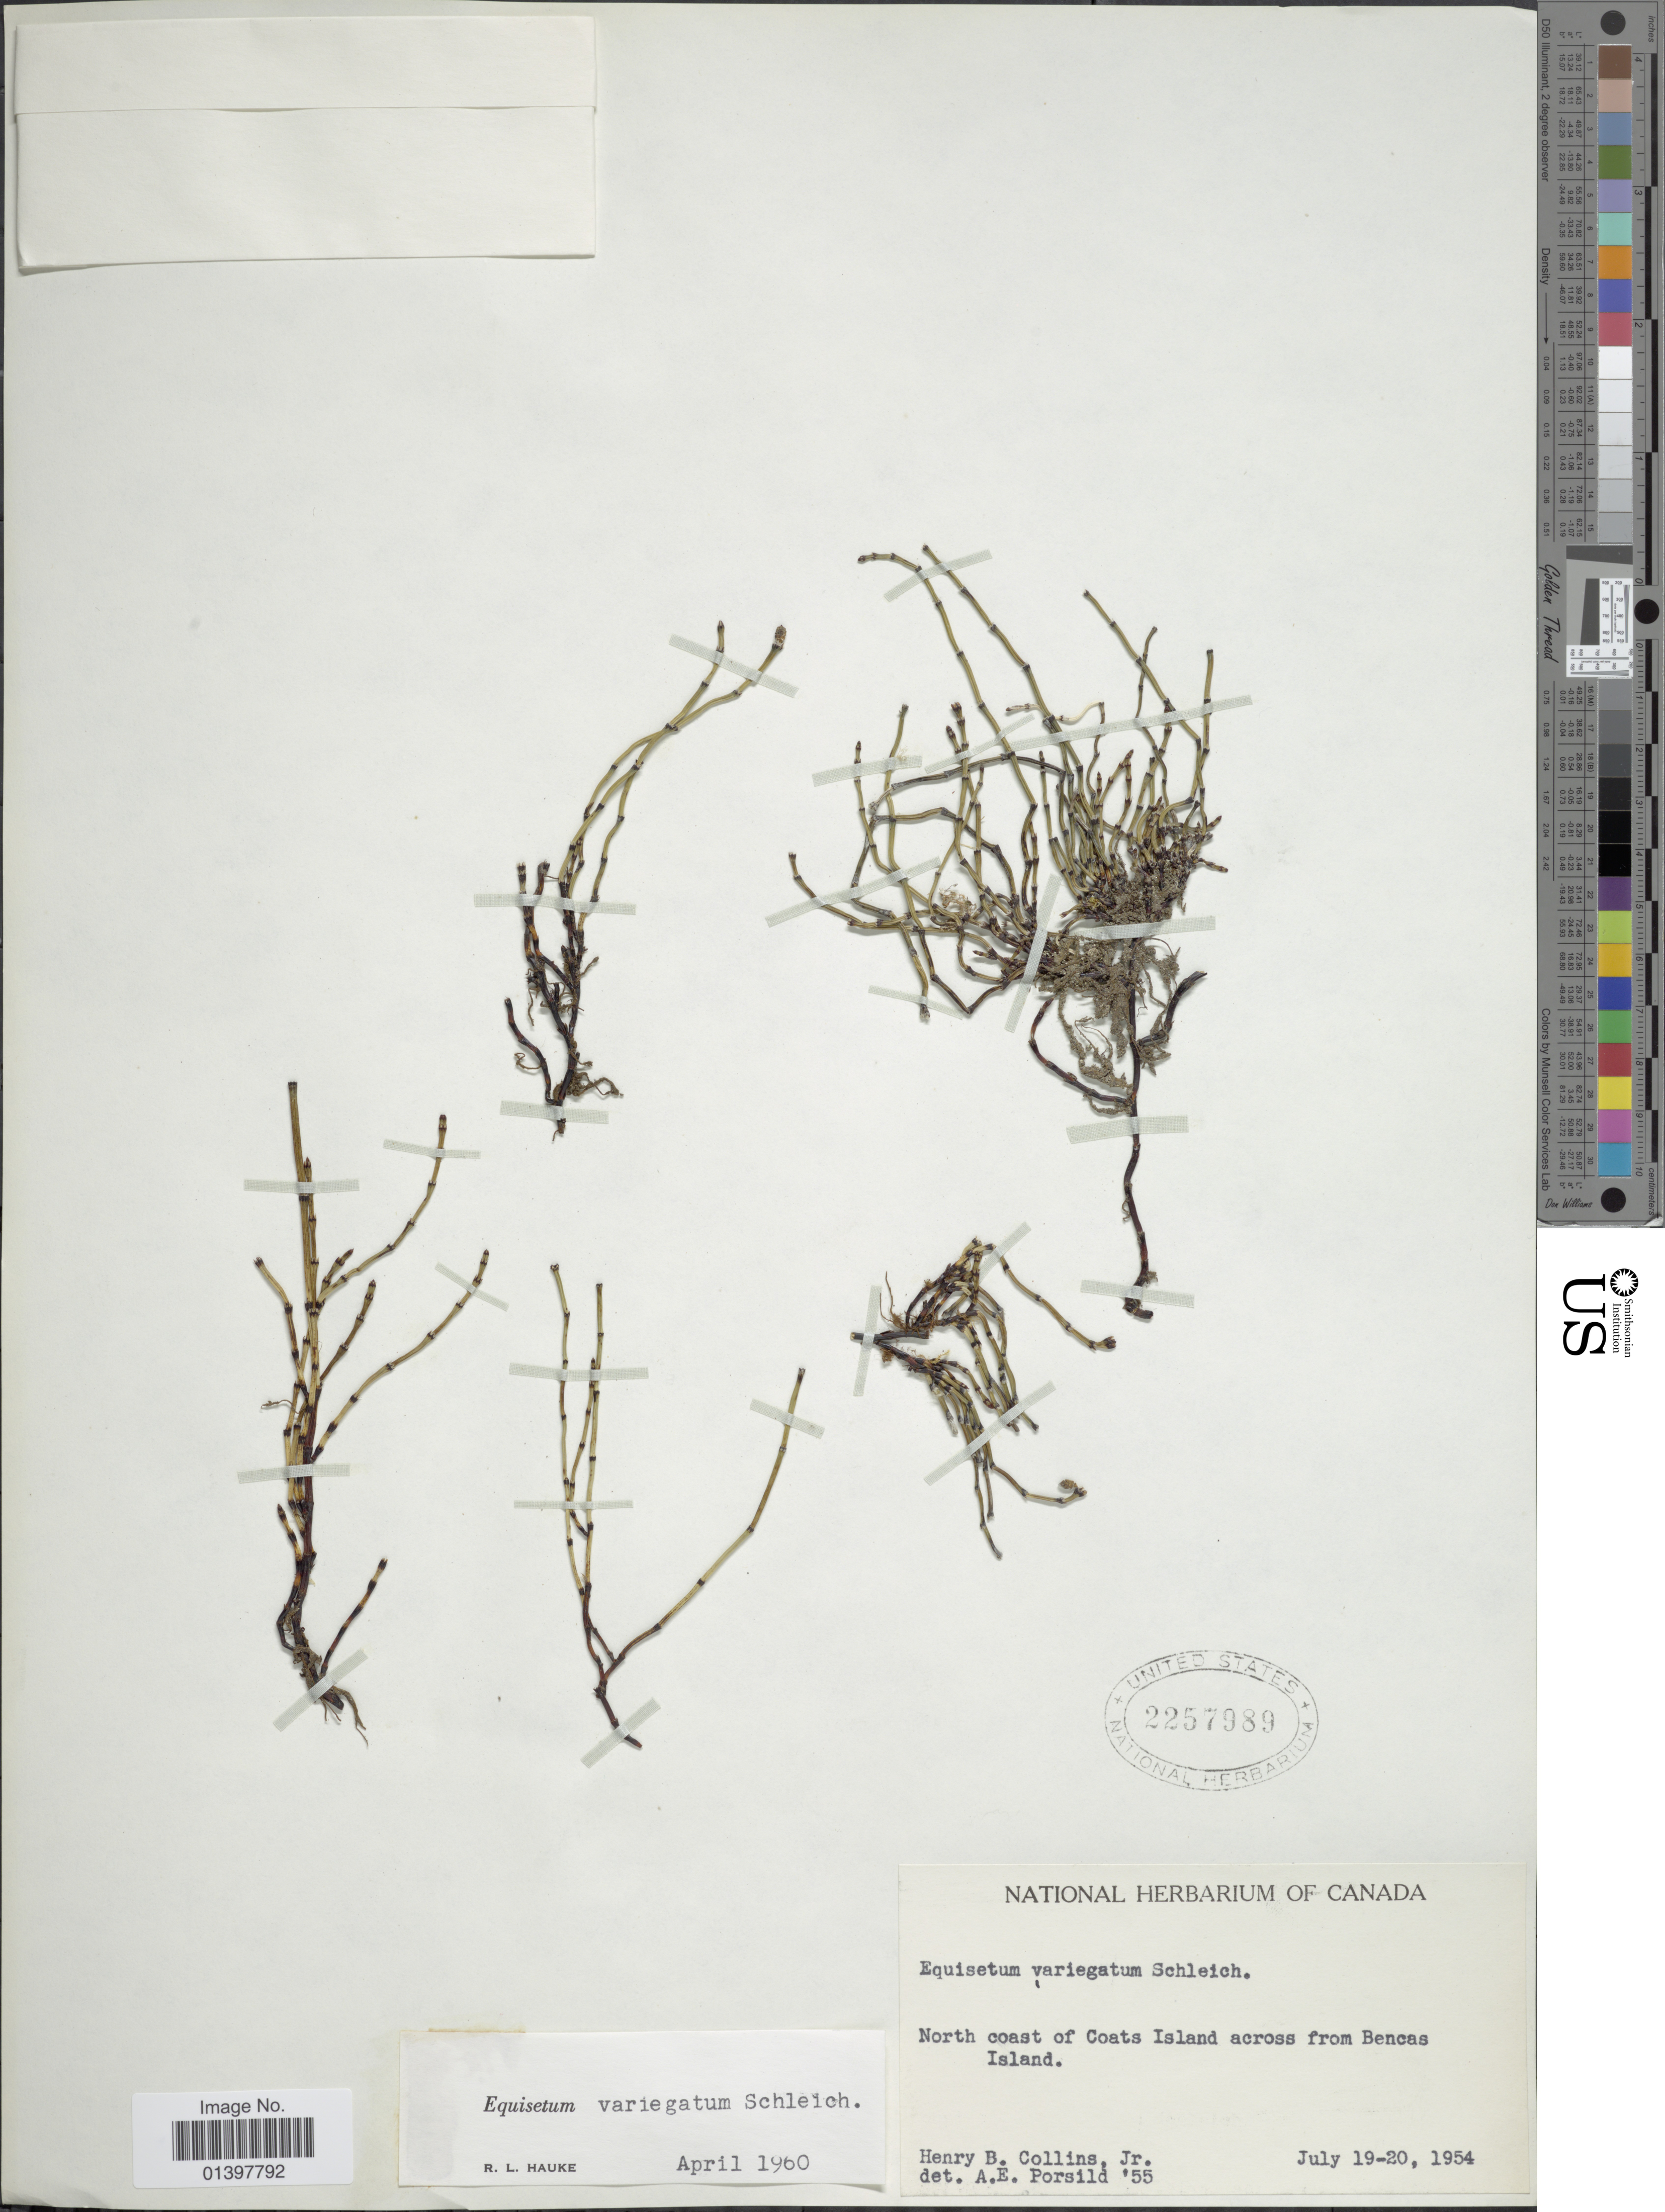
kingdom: Plantae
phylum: Tracheophyta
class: Polypodiopsida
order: Equisetales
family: Equisetaceae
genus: Equisetum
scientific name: Equisetum variegatum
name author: Schleich. ex F. Weber & D. Mohr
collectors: H. Collins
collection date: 1954-07-19/1954-07-20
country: Canada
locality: North coast of Coats island across from Bencas Island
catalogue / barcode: US 2257989